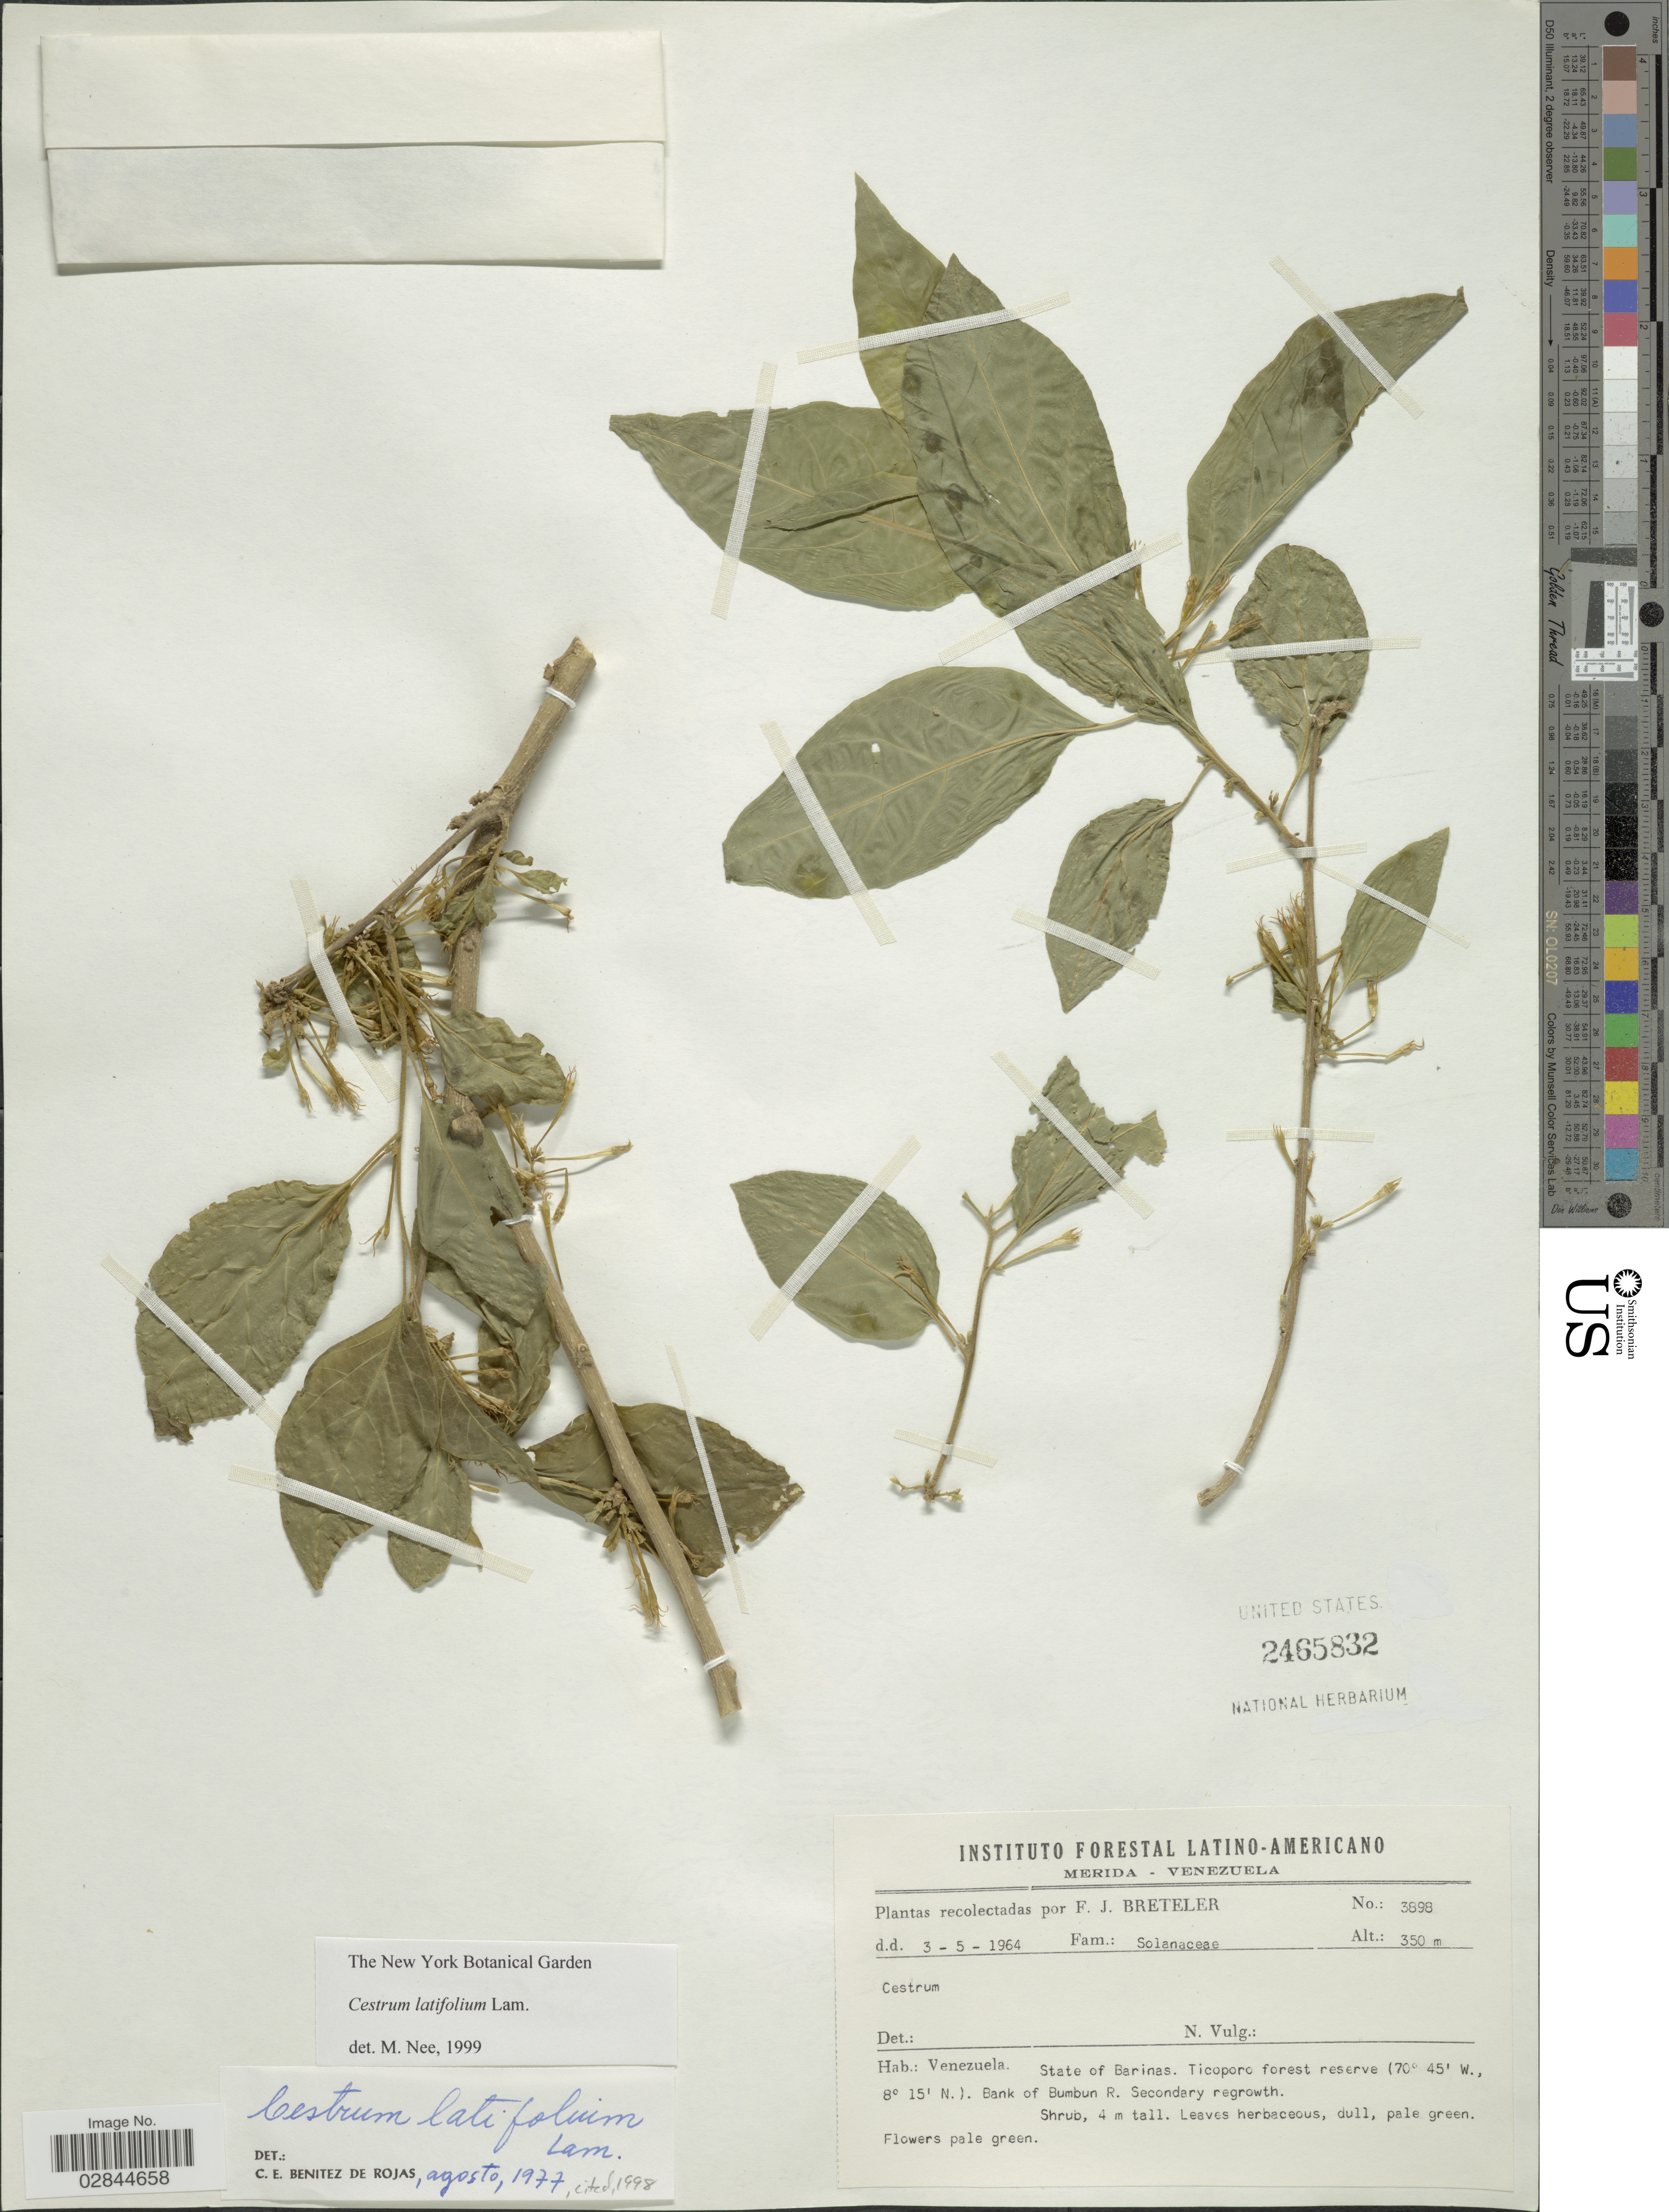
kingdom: Plantae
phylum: Tracheophyta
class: Magnoliopsida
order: Solanales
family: Solanaceae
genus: Cestrum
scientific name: Cestrum latifolium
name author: Lam.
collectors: F. J. Breteler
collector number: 3898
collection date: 1964-05-03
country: Venezuela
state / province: Barinas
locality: Ticoporo forest reserve. Bank of Bumbun R.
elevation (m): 350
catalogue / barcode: US 2465832